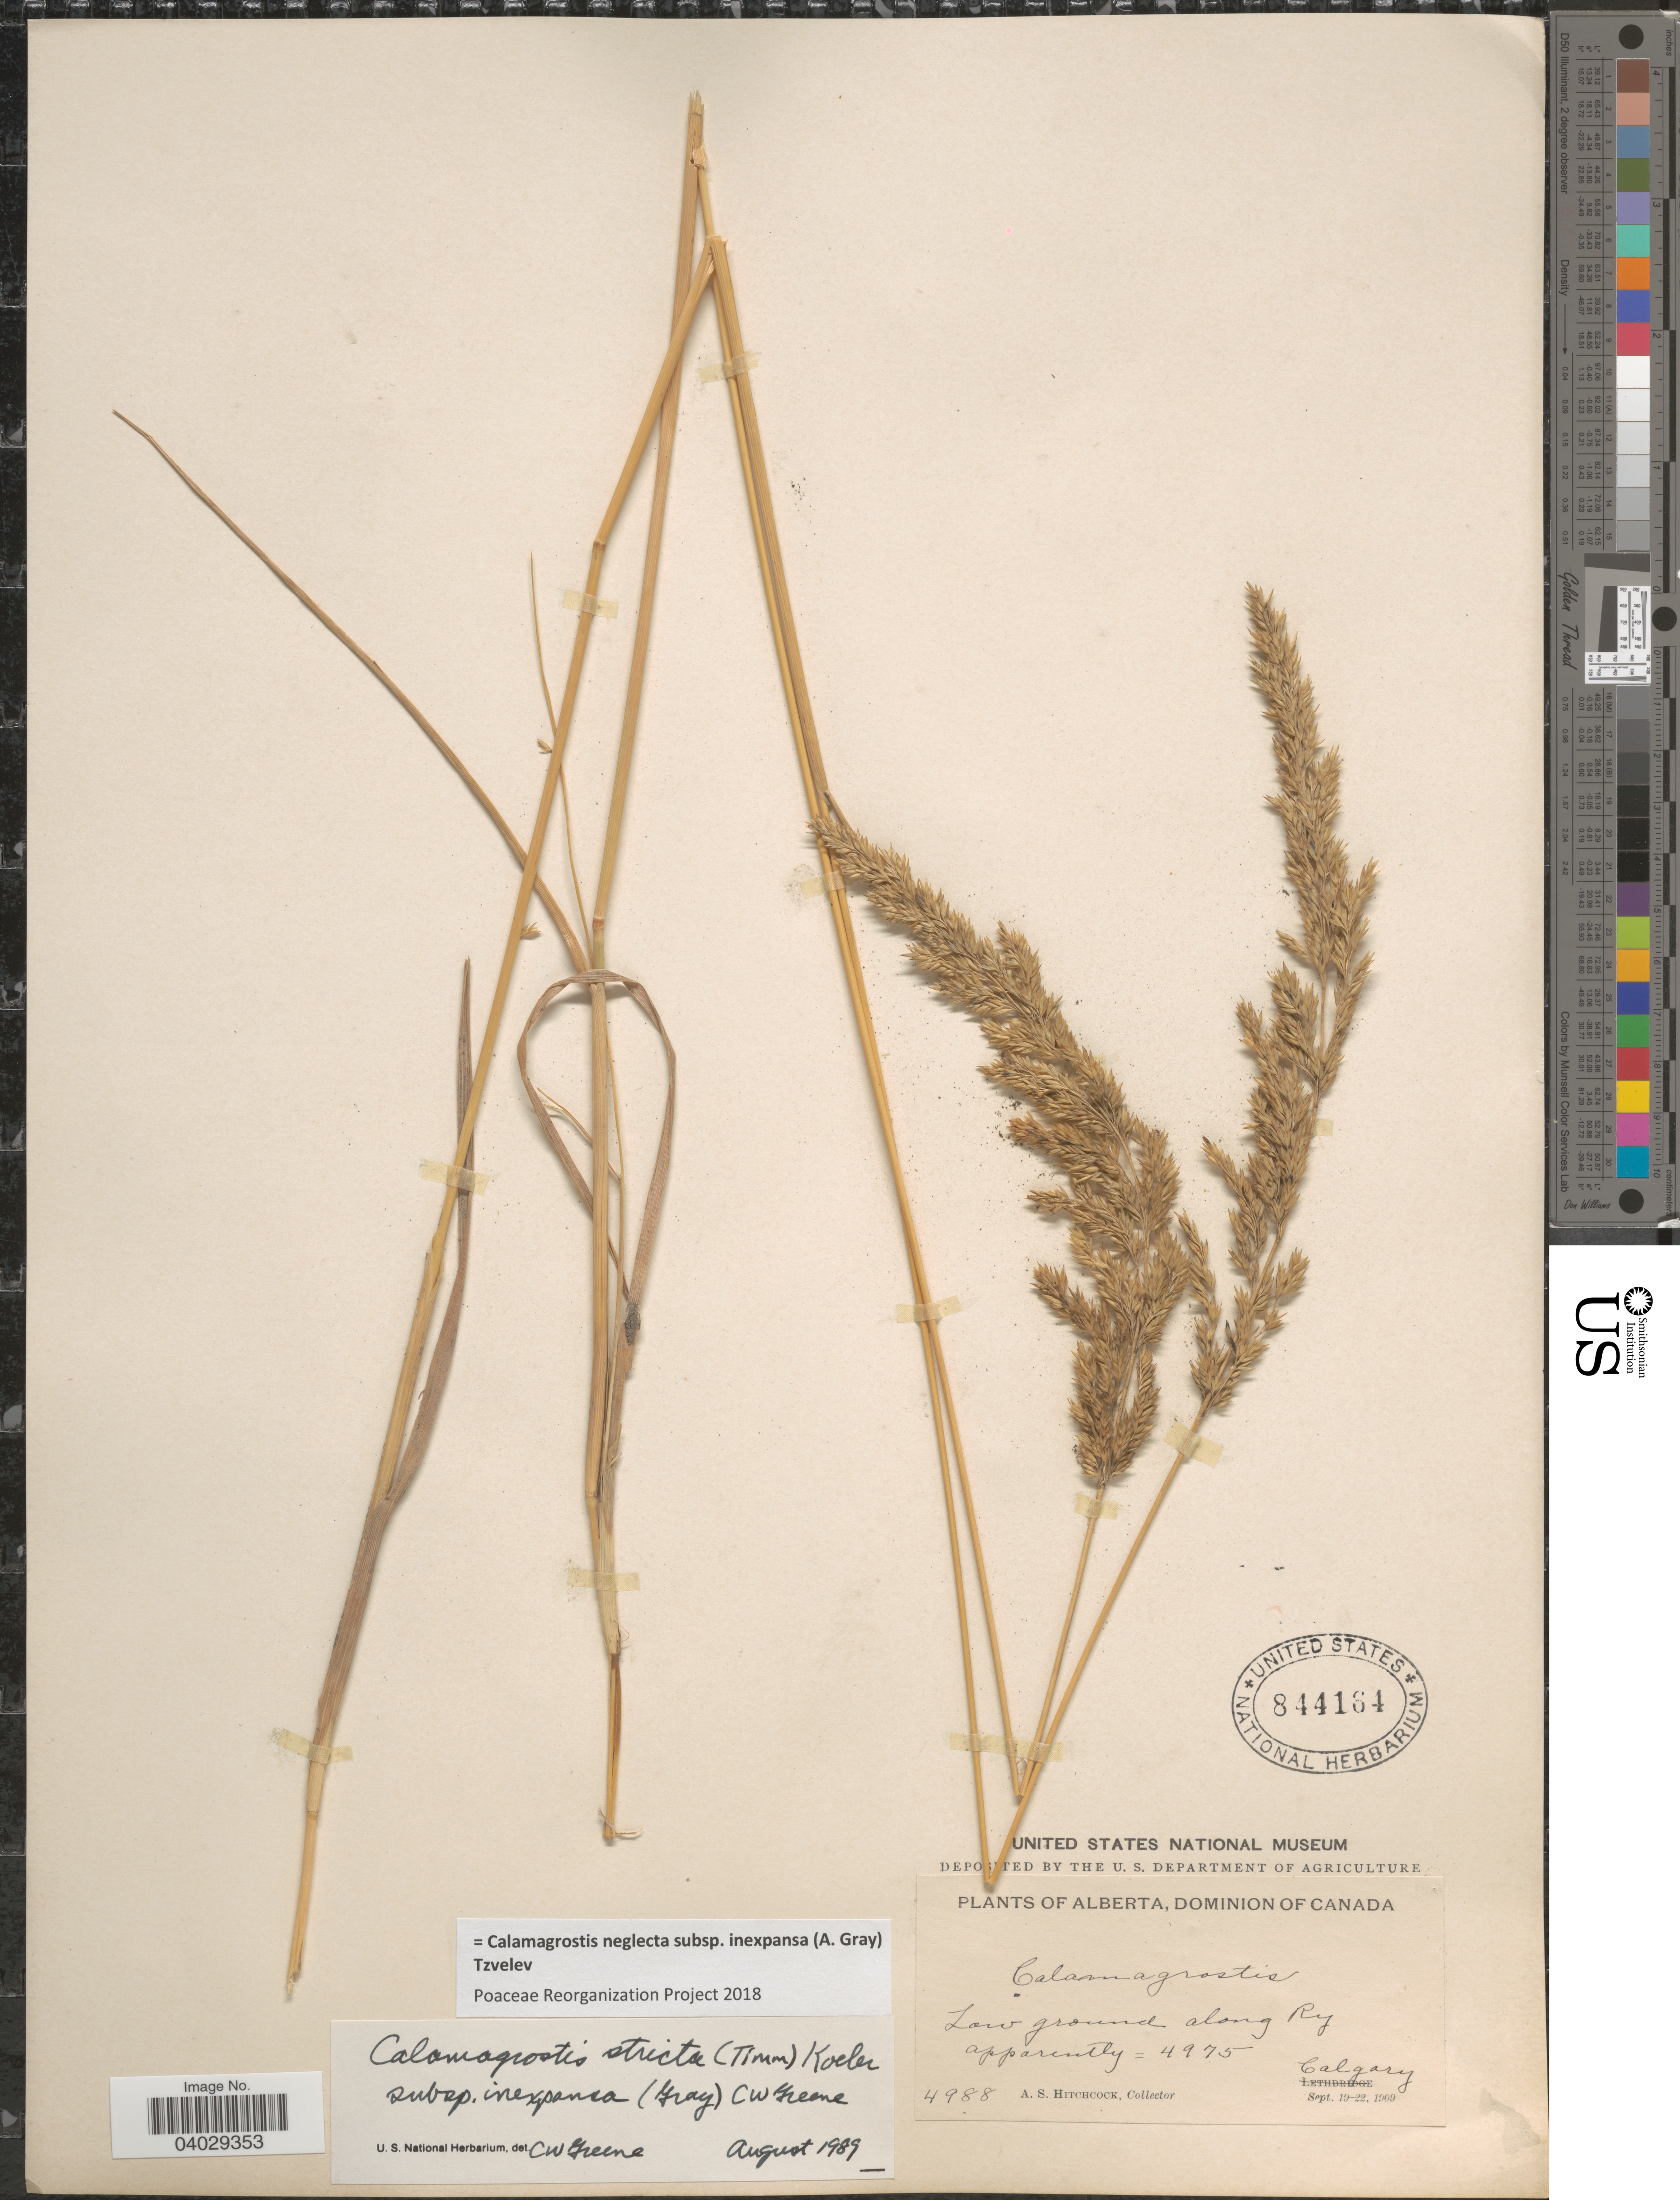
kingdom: Plantae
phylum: Tracheophyta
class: Liliopsida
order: Poales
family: Poaceae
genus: Calamagrostis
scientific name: Calamagrostis neglecta subsp. inexpansa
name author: (A. Gray) Tzvelev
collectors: A. S. Hitchcock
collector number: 4988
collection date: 1909-09-19/1909-09-29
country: Canada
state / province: Alberta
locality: Low ground along Ry. Calgary.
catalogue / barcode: US 844164